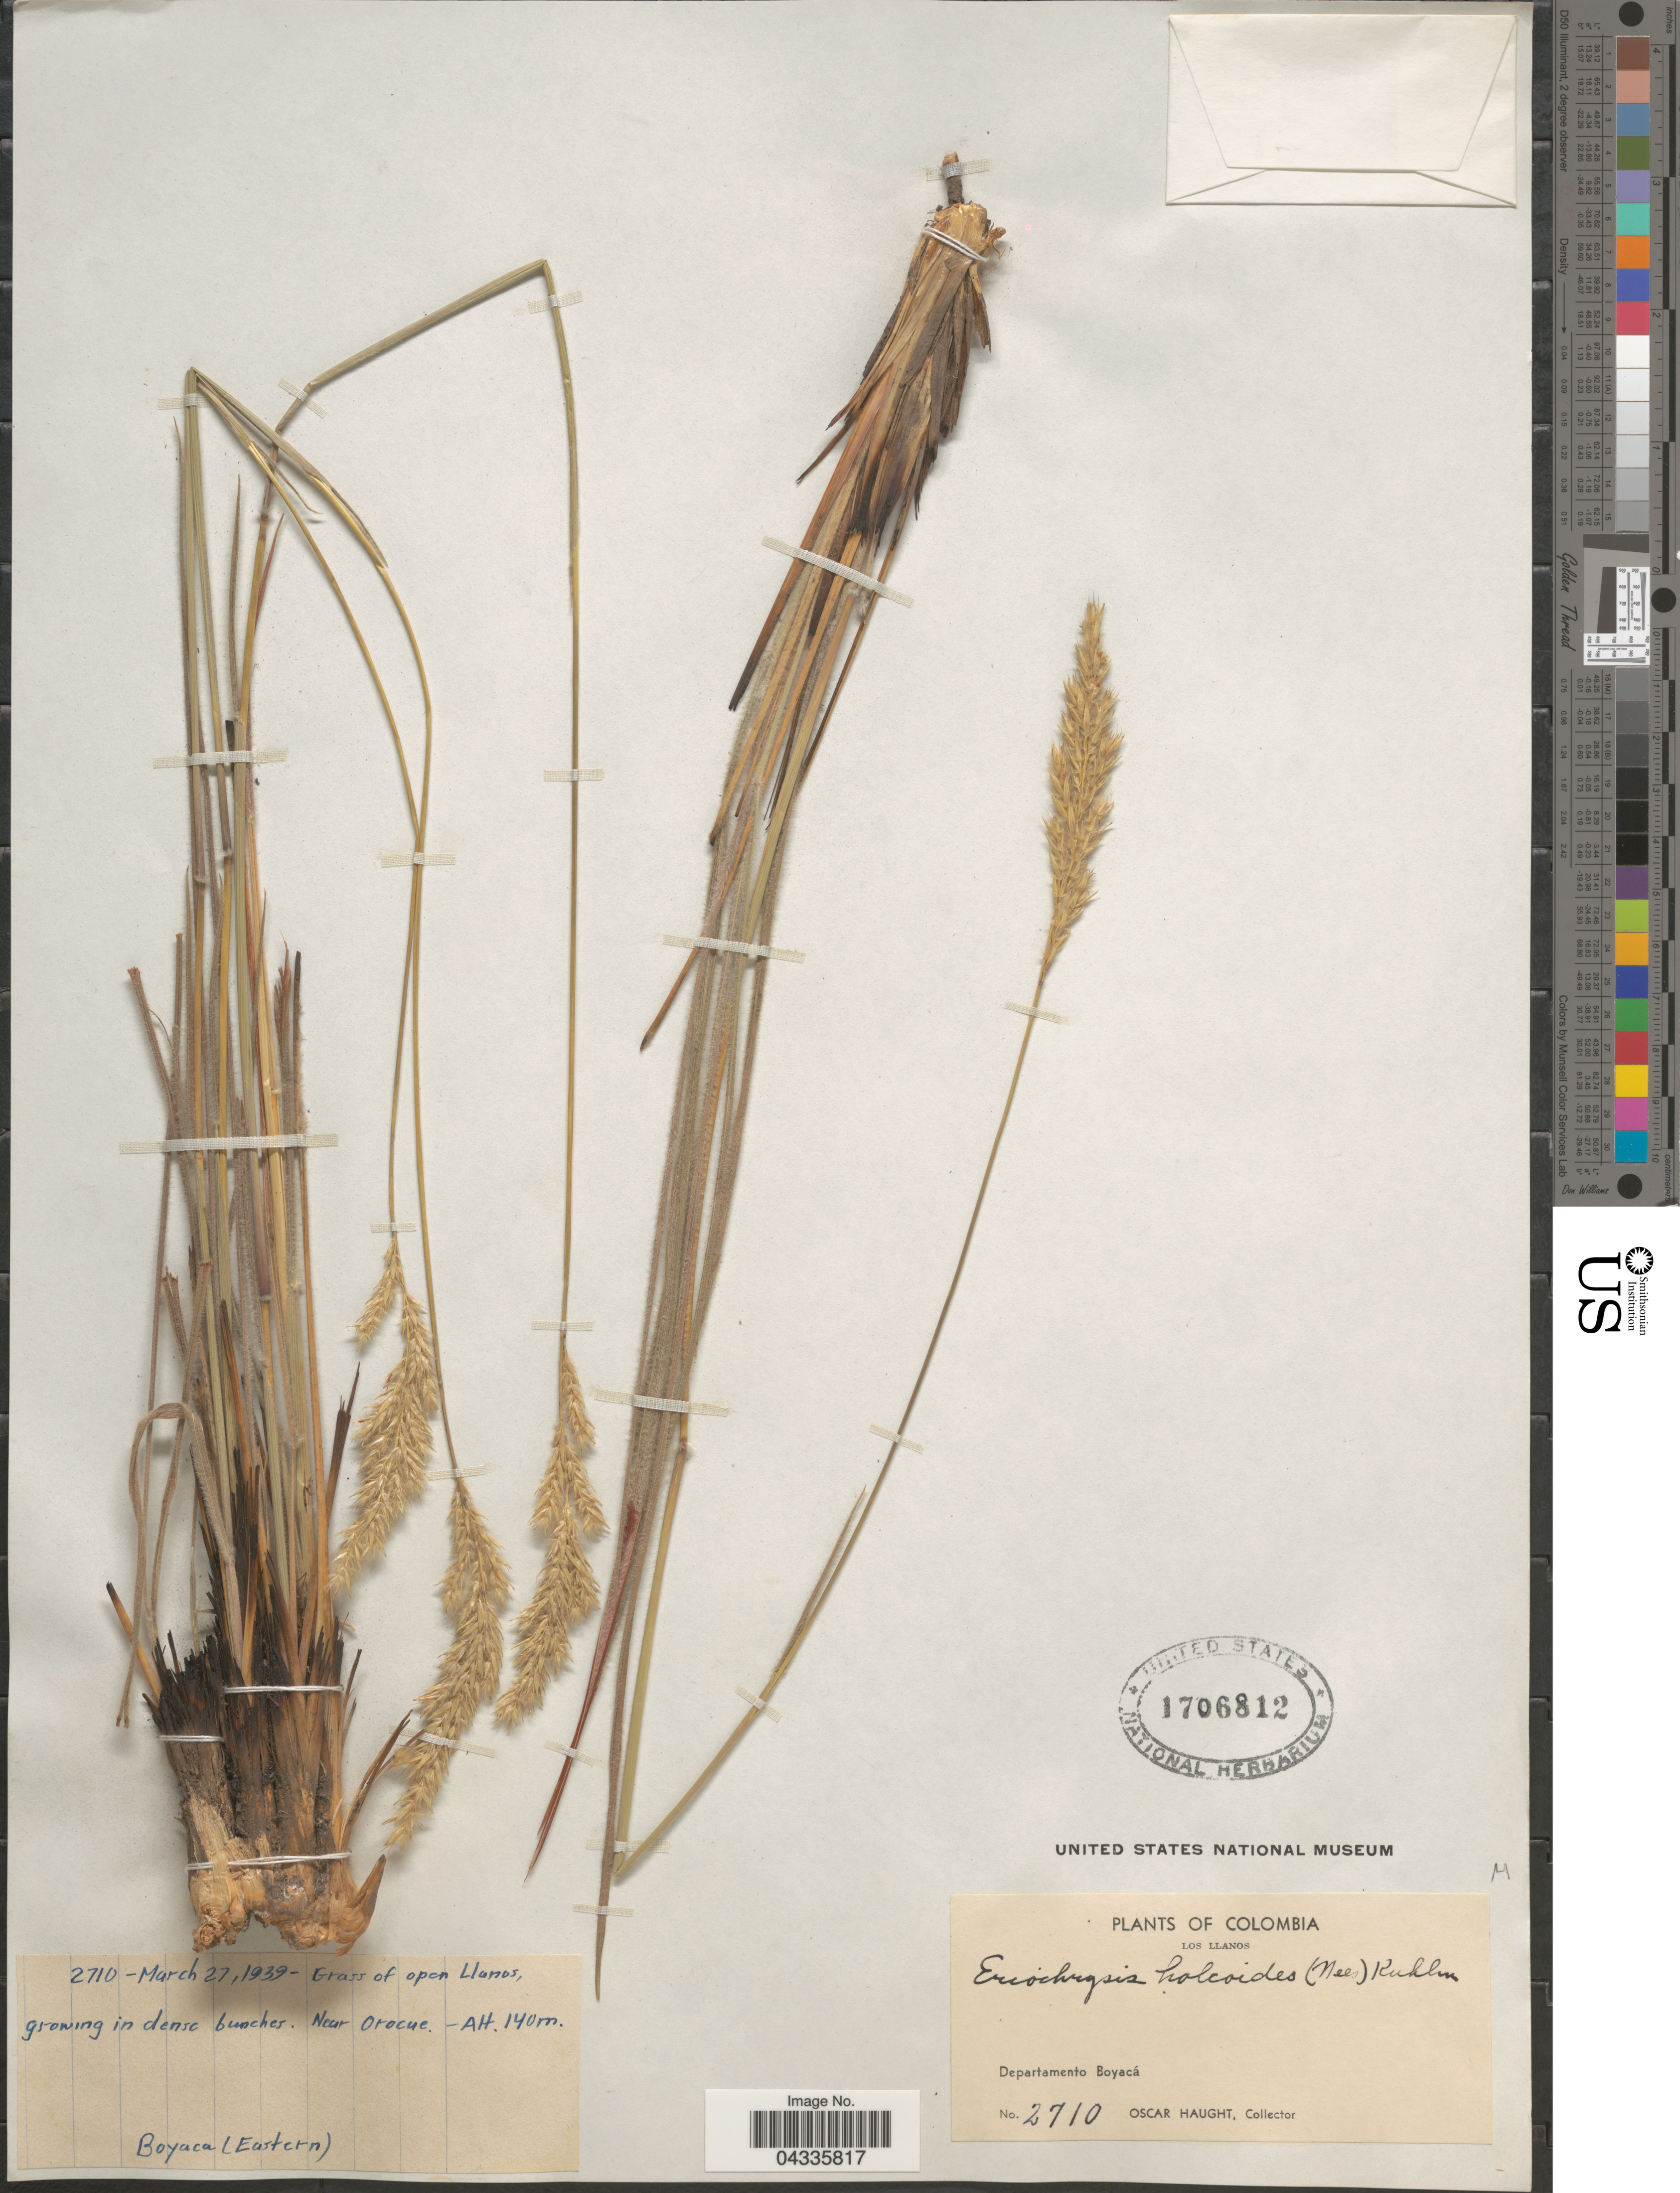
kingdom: Plantae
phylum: Tracheophyta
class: Liliopsida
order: Poales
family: Poaceae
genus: Eriochrysis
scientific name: Eriochrysis holcoides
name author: (Nees) Kuhlm.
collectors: O. L. Haught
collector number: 2710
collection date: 1939-03-27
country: Colombia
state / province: Boyacá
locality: Near Orocue. Boyaca (Eastern). Los Llanos. Departamento Boyacá.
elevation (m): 140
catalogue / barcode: US 1706812